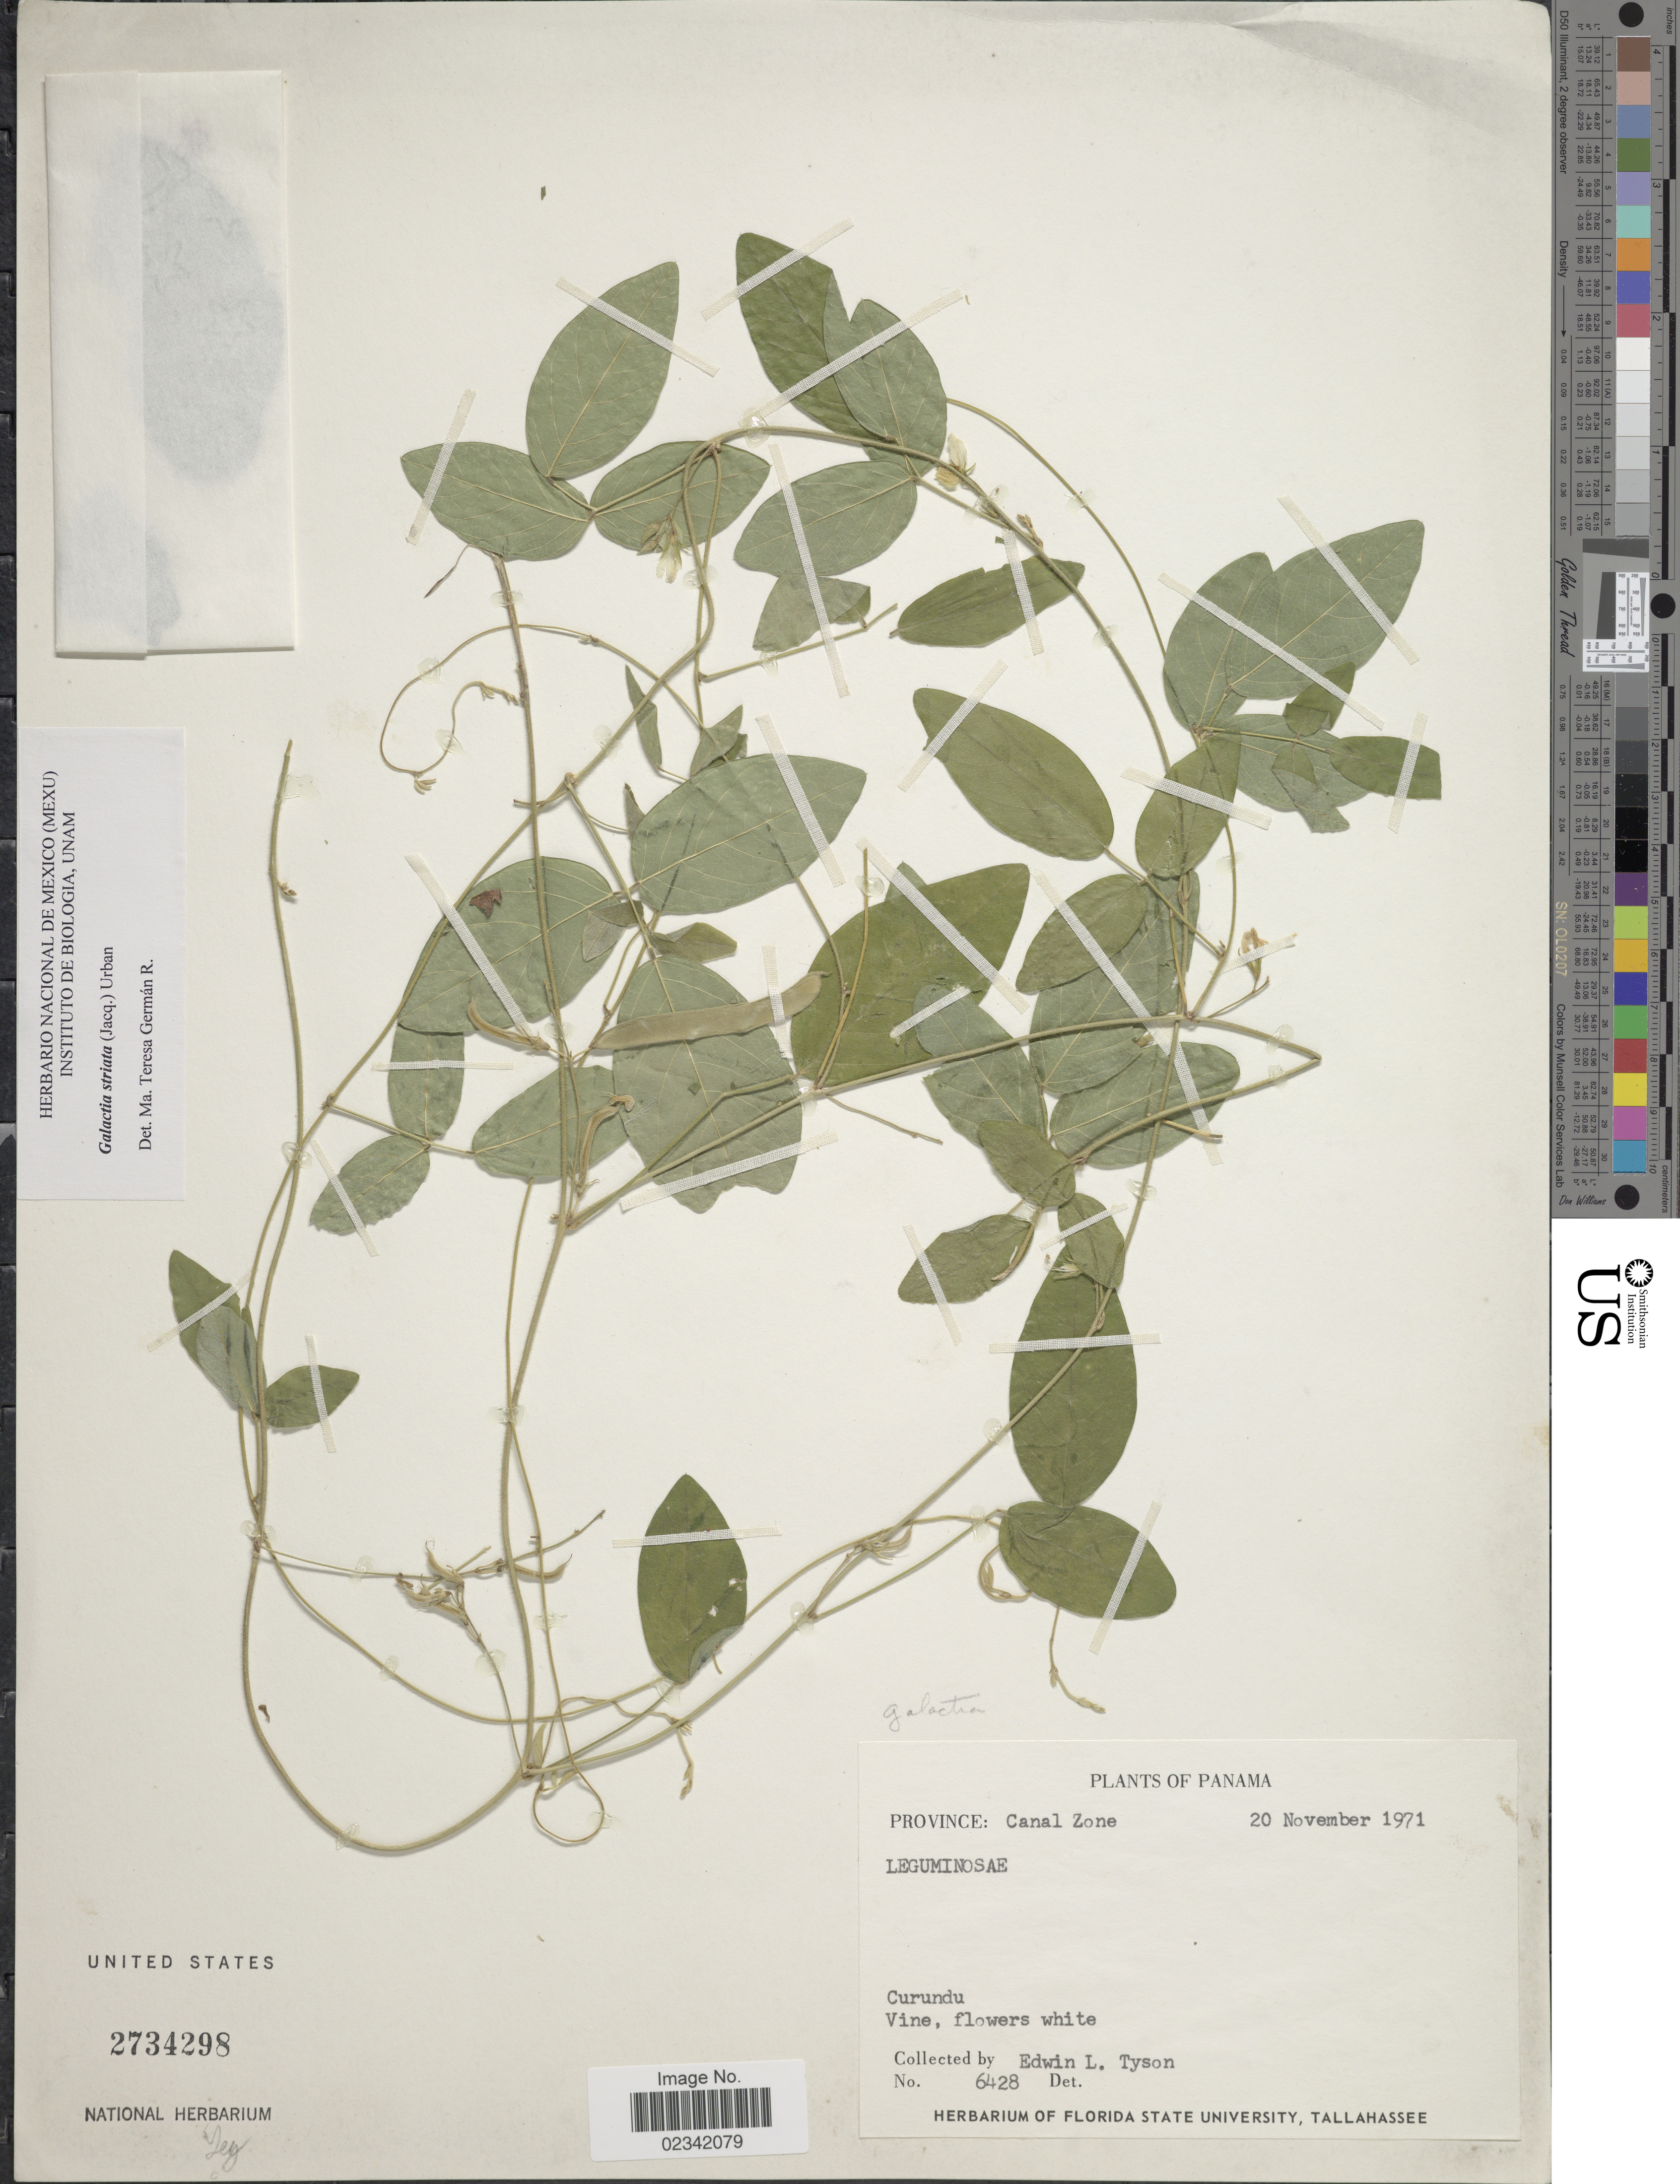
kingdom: Plantae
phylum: Tracheophyta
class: Magnoliopsida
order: Fabales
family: Fabaceae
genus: Galactia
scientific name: Galactia striata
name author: (Jacq.) Urb.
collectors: E. L. Tyson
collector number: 6428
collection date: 1971-11-20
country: Panama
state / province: Colón / Panamá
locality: Province: Canal Zone, Curundu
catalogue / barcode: US 2734298